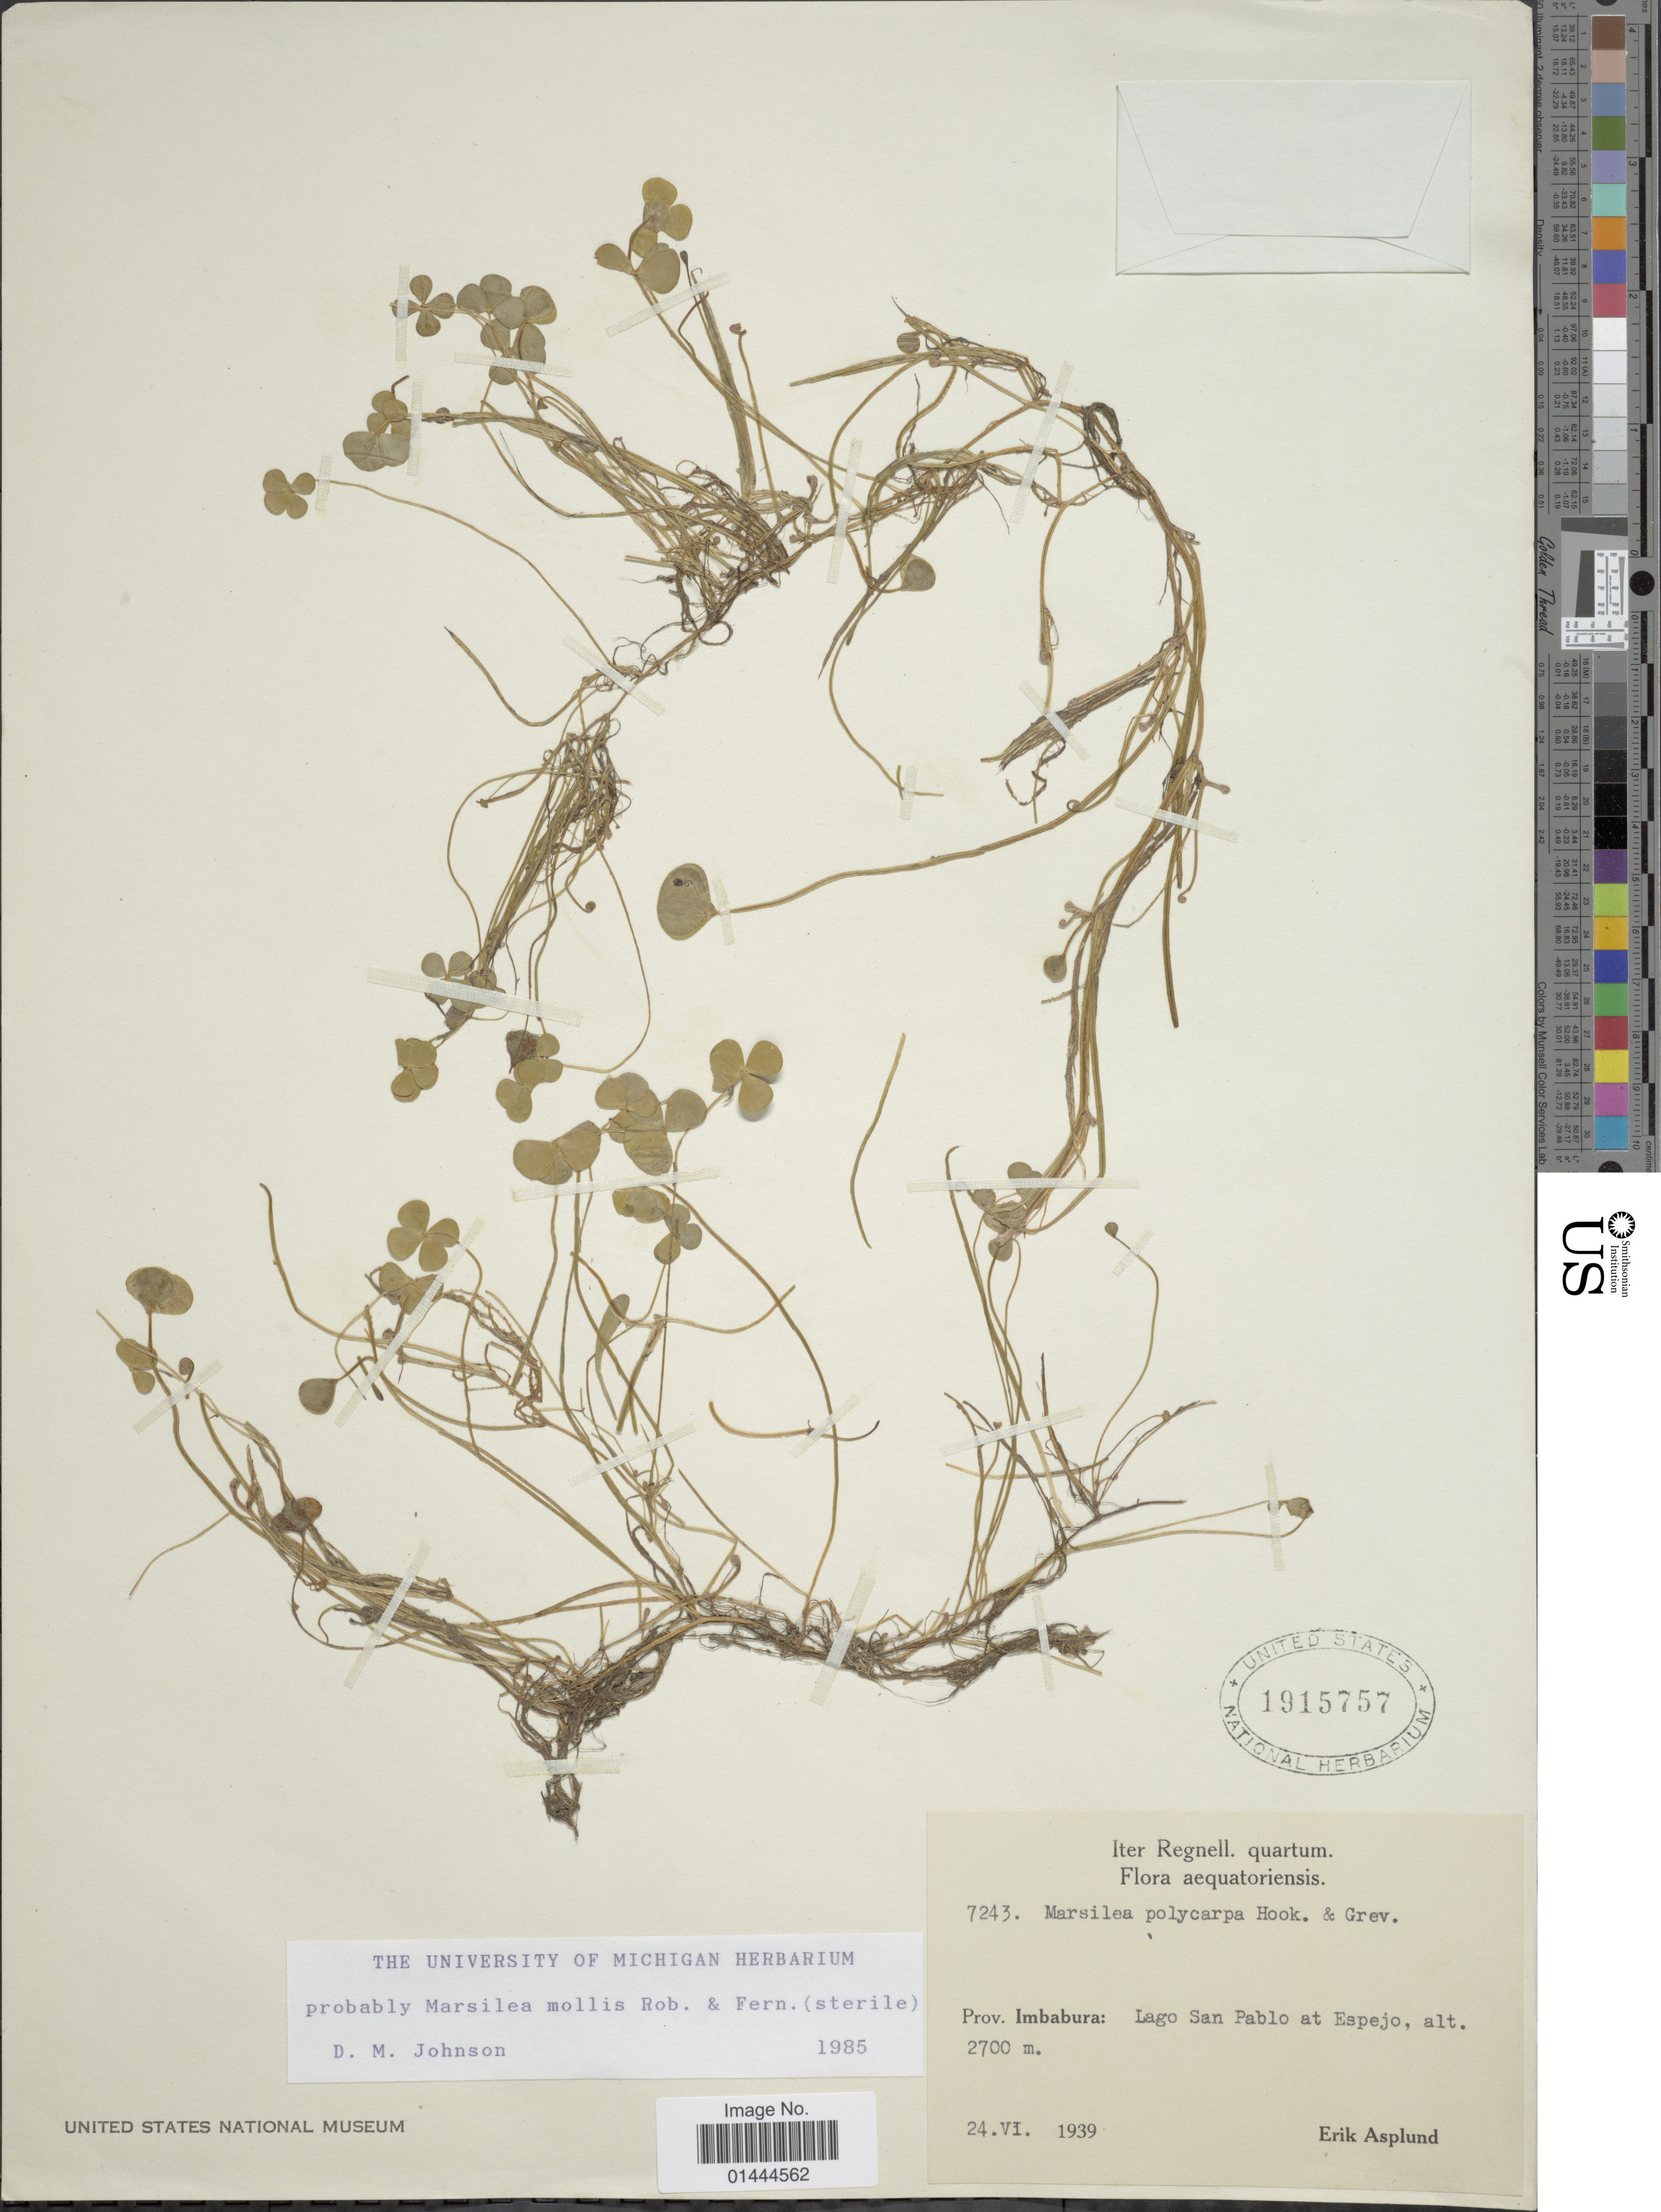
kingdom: Plantae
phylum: Tracheophyta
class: Polypodiopsida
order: Salviniales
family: Marsileaceae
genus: Marsilea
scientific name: Marsilea mollis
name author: B.L. Rob. & Fernald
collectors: E. Asplund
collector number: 7243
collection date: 1939-06-24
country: Ecuador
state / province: Imbabura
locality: Aequatoriensis, Lago San Pablo at Espejo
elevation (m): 2700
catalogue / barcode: US 1915757